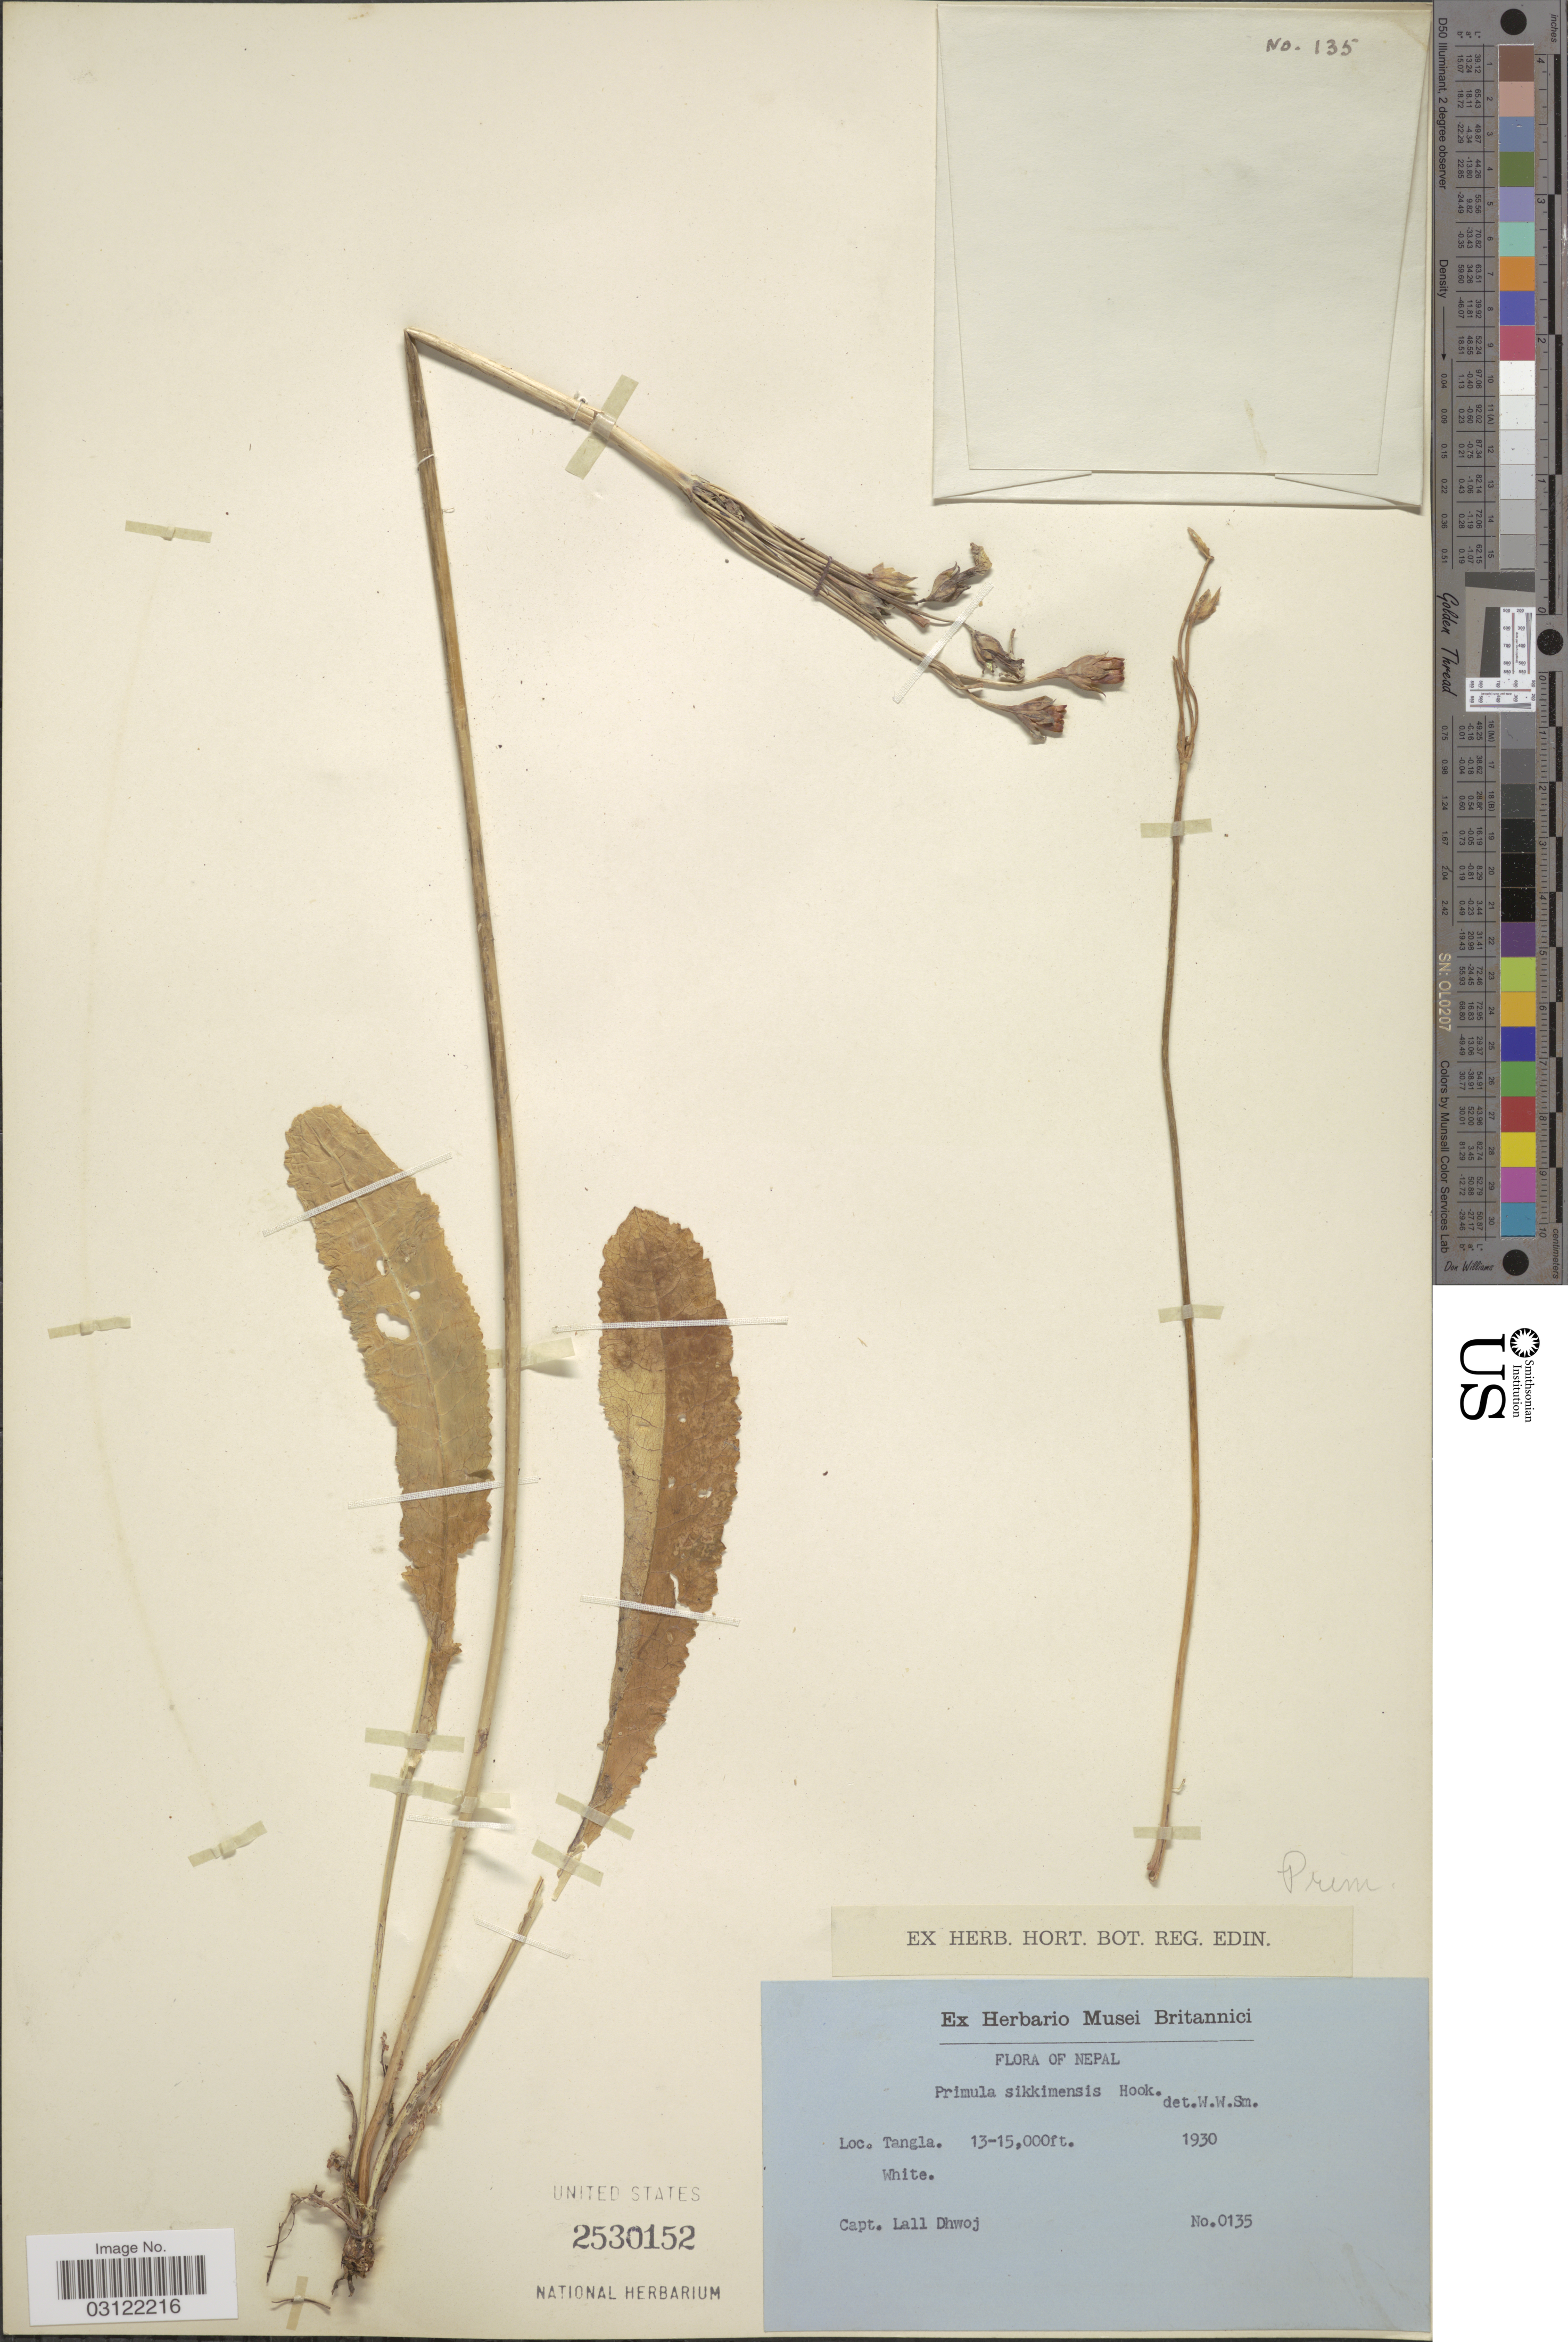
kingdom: Plantae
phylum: Tracheophyta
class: Magnoliopsida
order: Ericales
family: Primulaceae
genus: Primula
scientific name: Primula sikkimensis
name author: Hook.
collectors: L. Dhwoj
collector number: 0135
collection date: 1930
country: Nepal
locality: Tangla.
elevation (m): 3962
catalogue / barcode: US 2530152